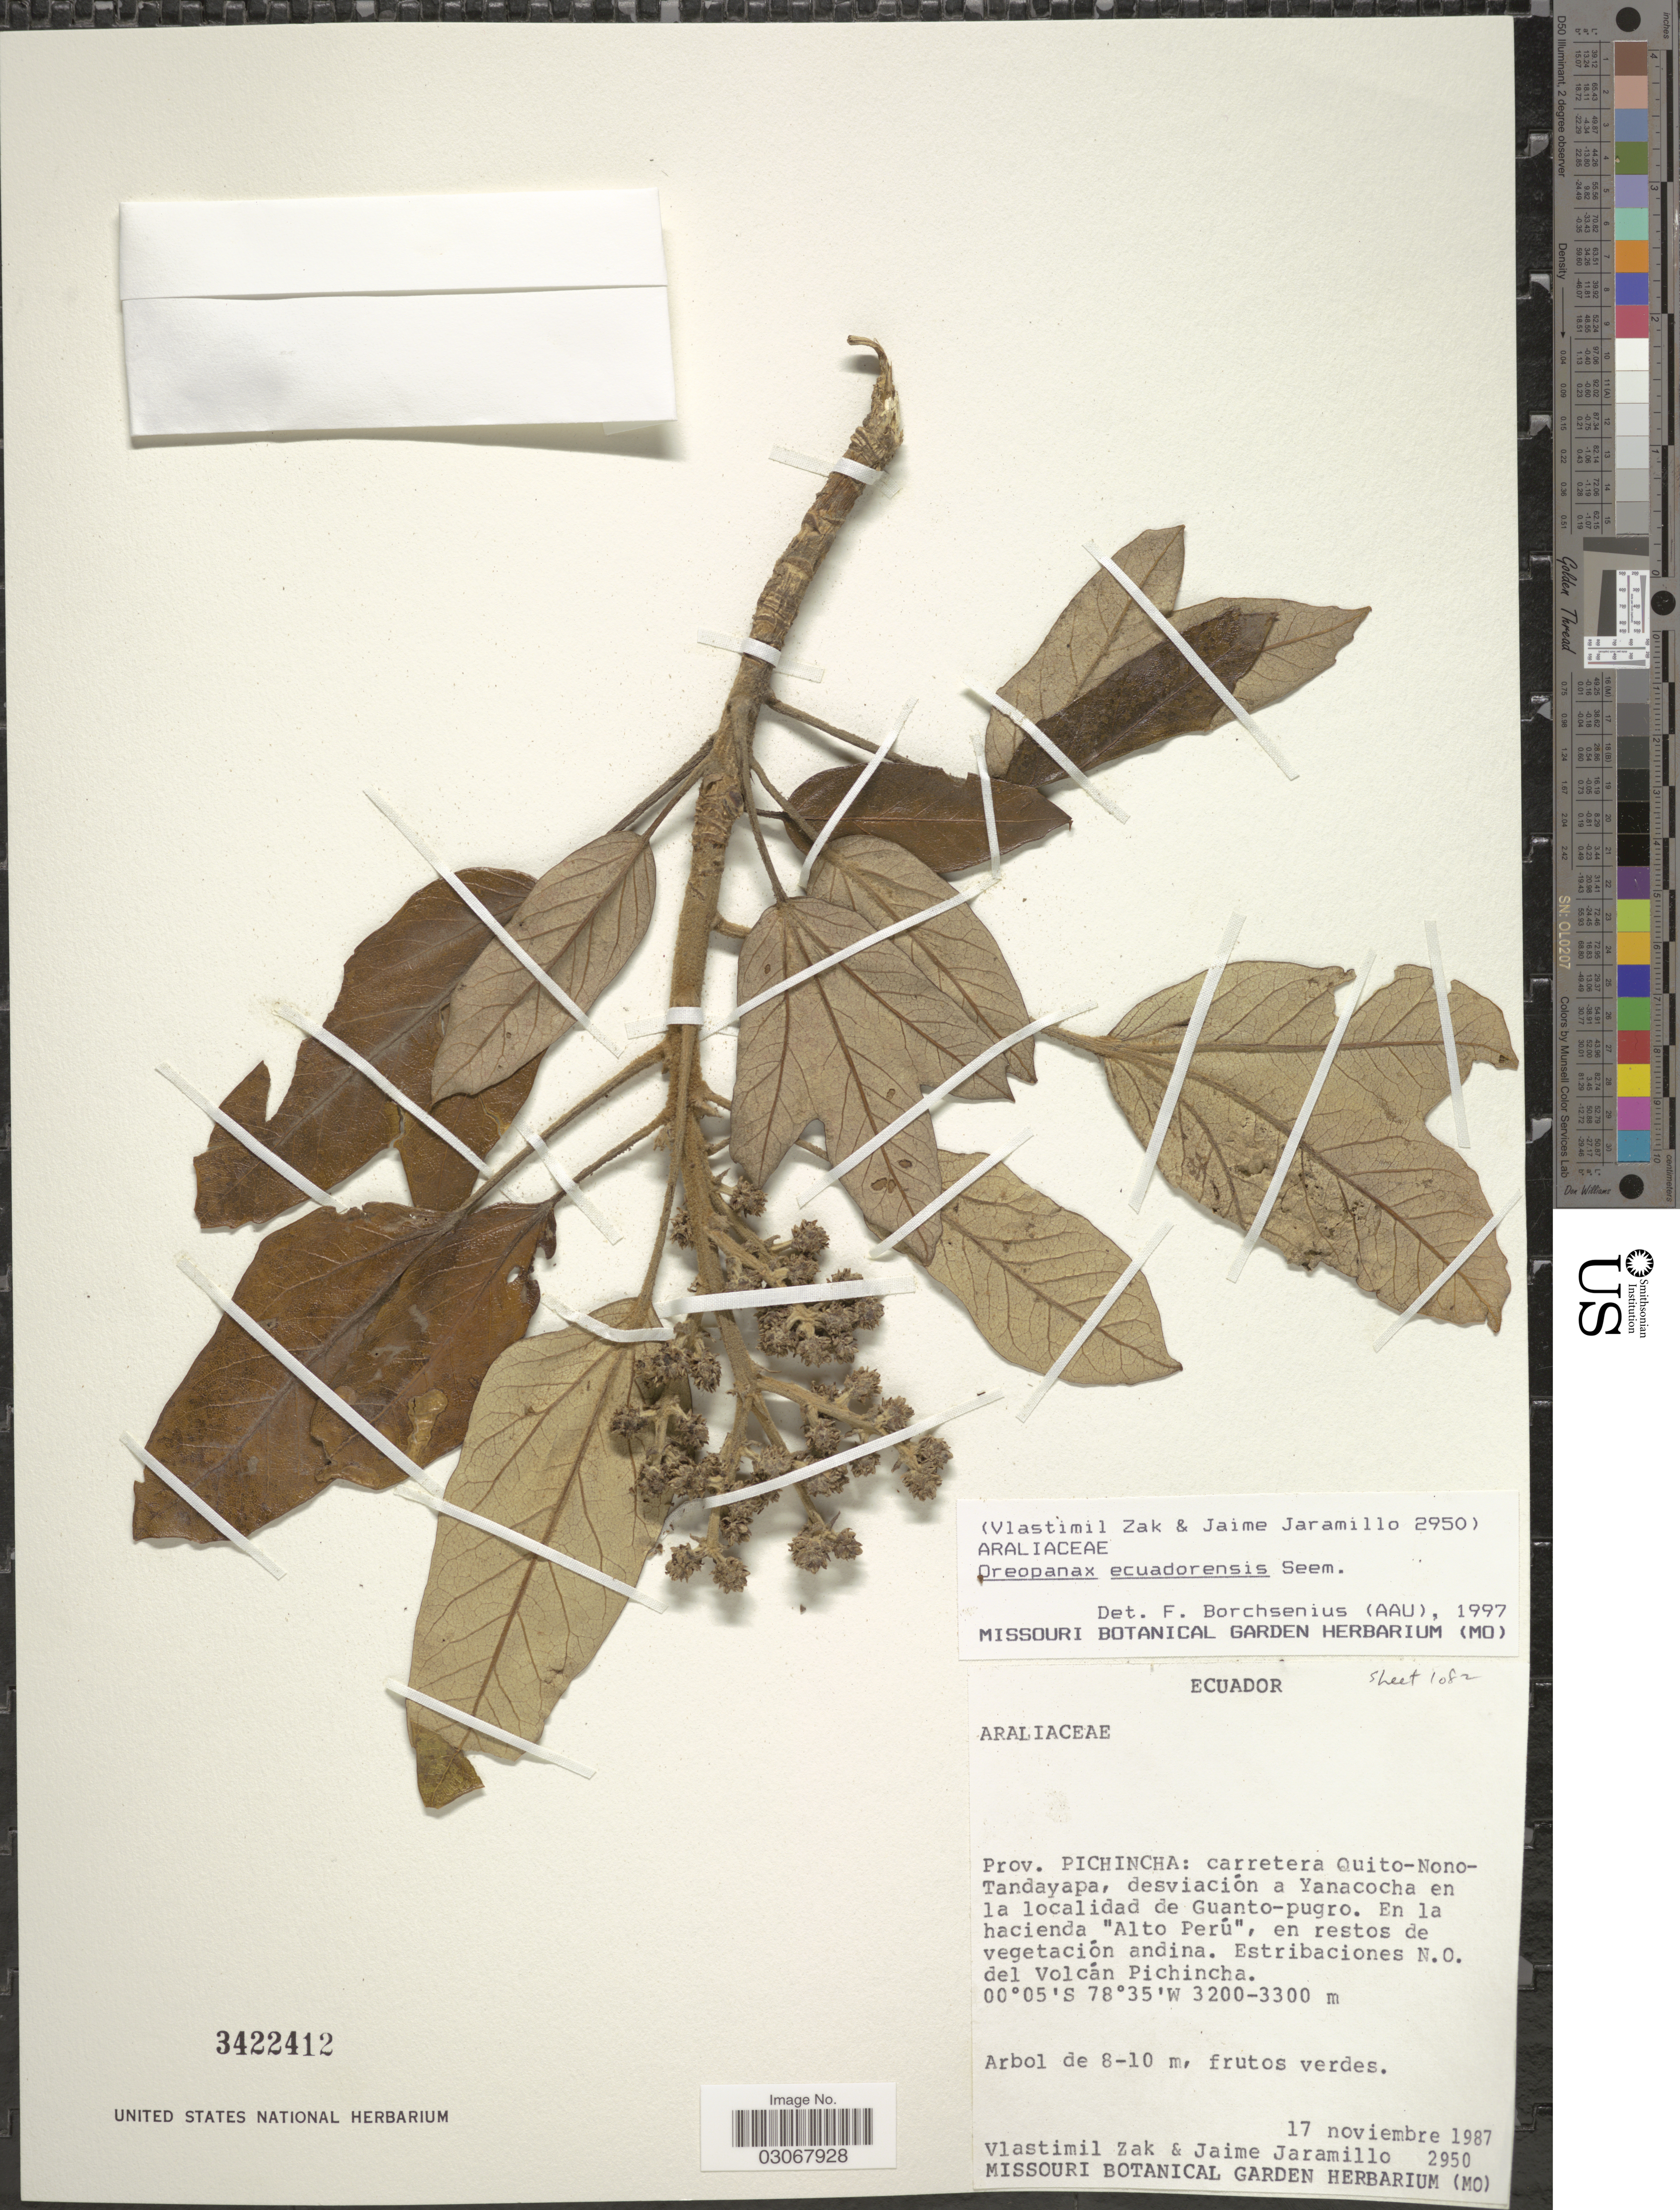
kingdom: Plantae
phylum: Tracheophyta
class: Magnoliopsida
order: Apiales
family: Araliaceae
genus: Oreopanax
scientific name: Oreopanax ecuadoriensis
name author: Seem.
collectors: V. Zak & J. Jaramillo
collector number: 2950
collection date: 1987-11-17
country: Ecuador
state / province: Pichincha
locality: Carretera Quito-Nono-Tandayapa, desviación a Yanacocha en la localidad de Guanto-pugro. En la hacienda "Alto Perú", en restos de vegetación andina. Estribaciones N.O. del Volcán Pichincha.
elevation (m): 3200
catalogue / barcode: US 3422412